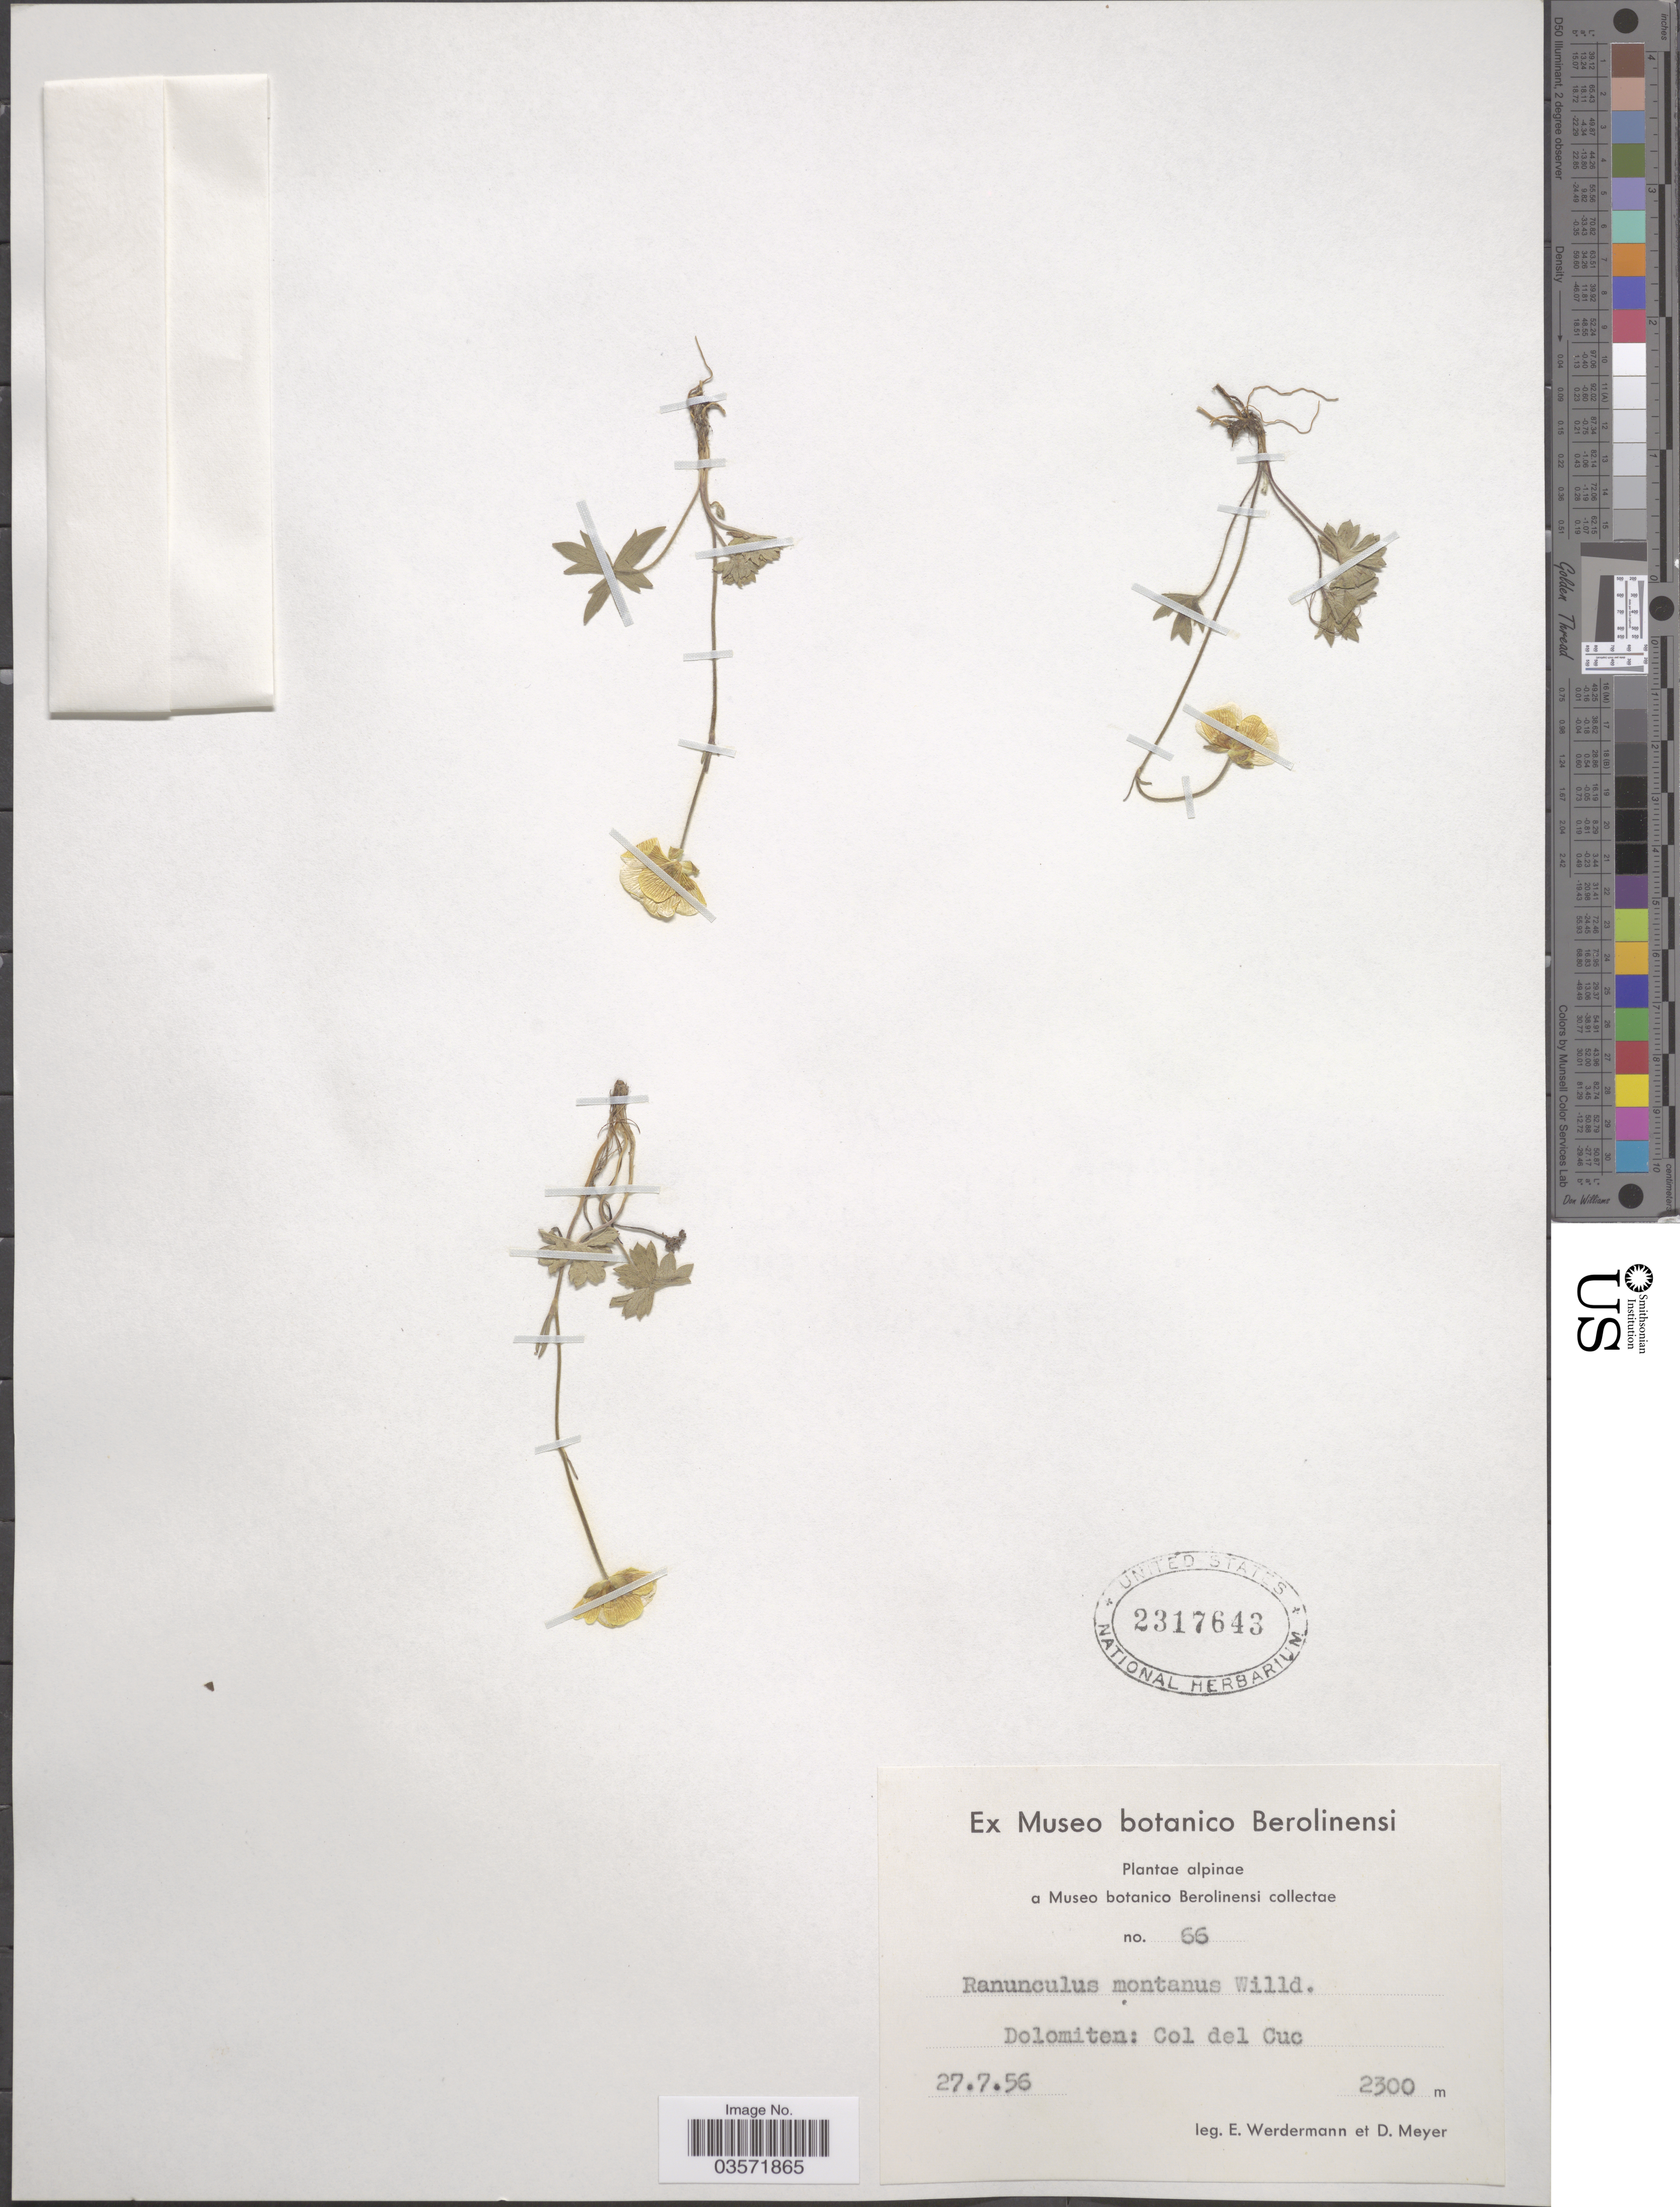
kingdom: Plantae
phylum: Tracheophyta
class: Magnoliopsida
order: Ranunculales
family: Ranunculaceae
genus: Ranunculus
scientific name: Ranunculus montanus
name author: Willd.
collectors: E. Werdermann & D. Meyer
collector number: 66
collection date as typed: Transcribed d/m/y: 27/7/56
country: Italy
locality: Alpinae. Dolomiten: Col del Cuc.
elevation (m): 2300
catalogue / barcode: US 2317643